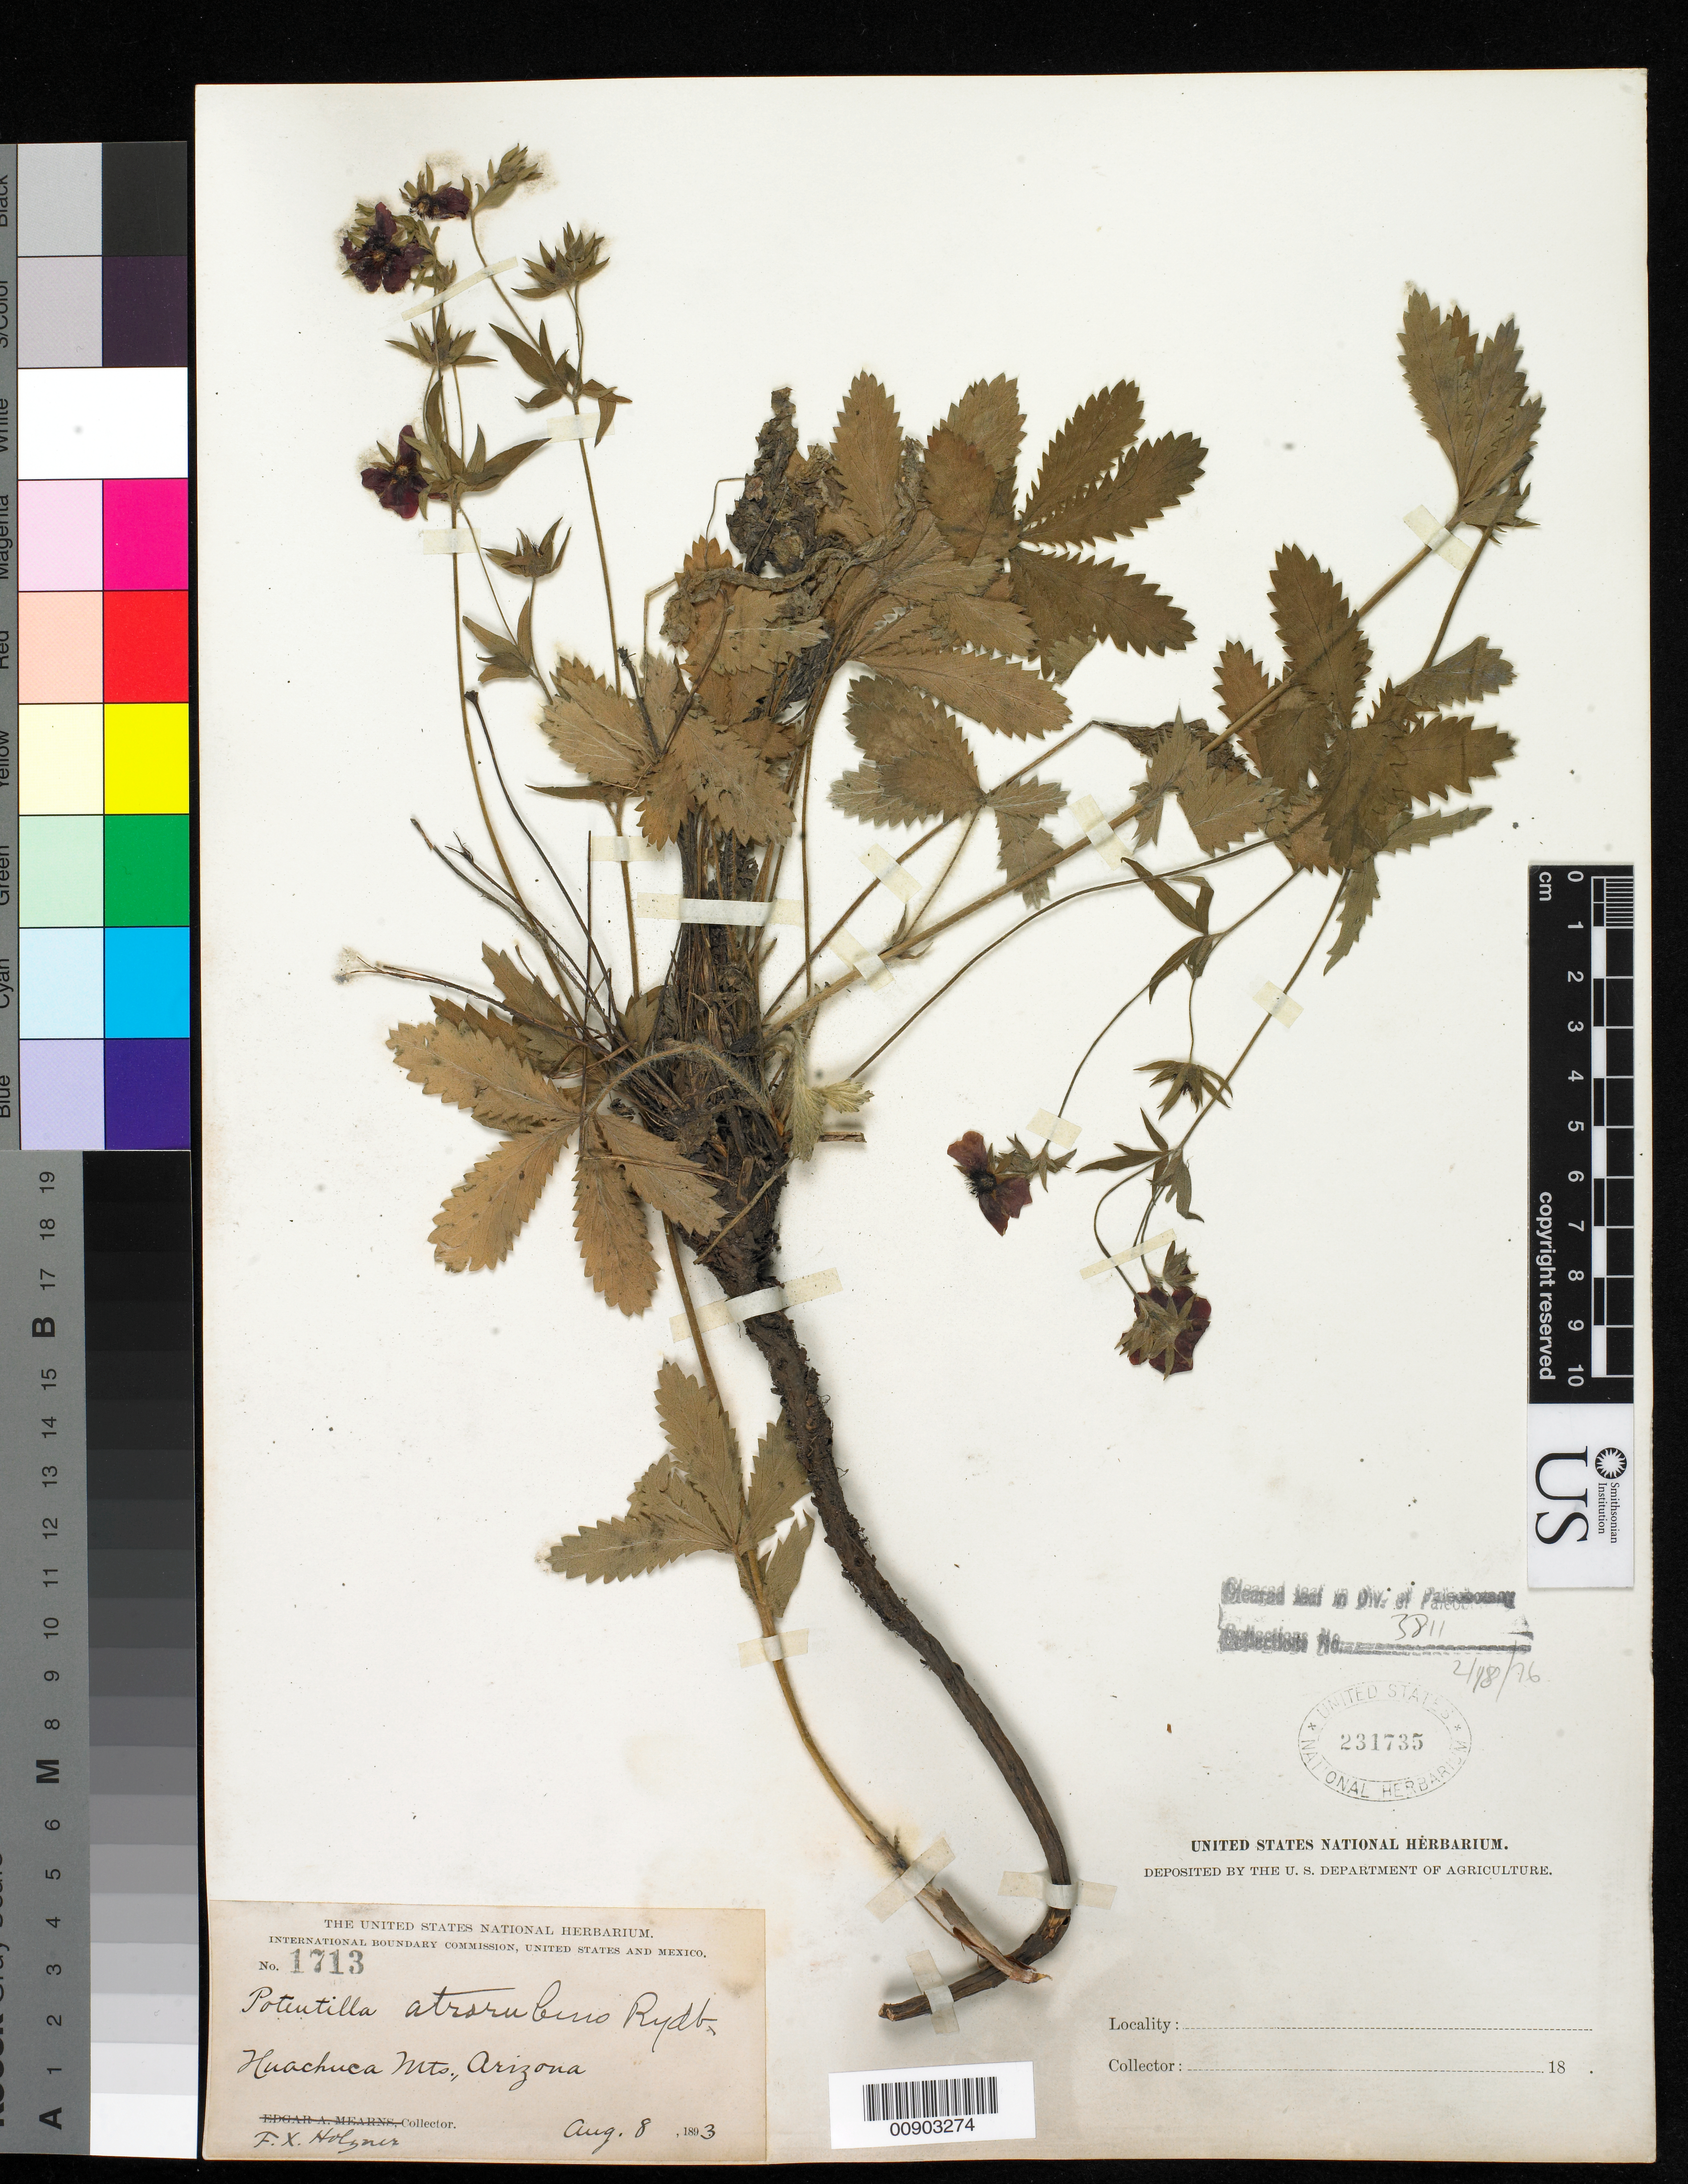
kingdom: Plantae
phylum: Tracheophyta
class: Magnoliopsida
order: Rosales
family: Rosaceae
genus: Potentilla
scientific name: Potentilla atrorubens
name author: Rydb.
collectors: F. X. Holzner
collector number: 1713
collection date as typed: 08 Aug 1893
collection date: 1893-08-08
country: United States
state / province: Arizona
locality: Huachuca Mts.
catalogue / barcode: US 231735